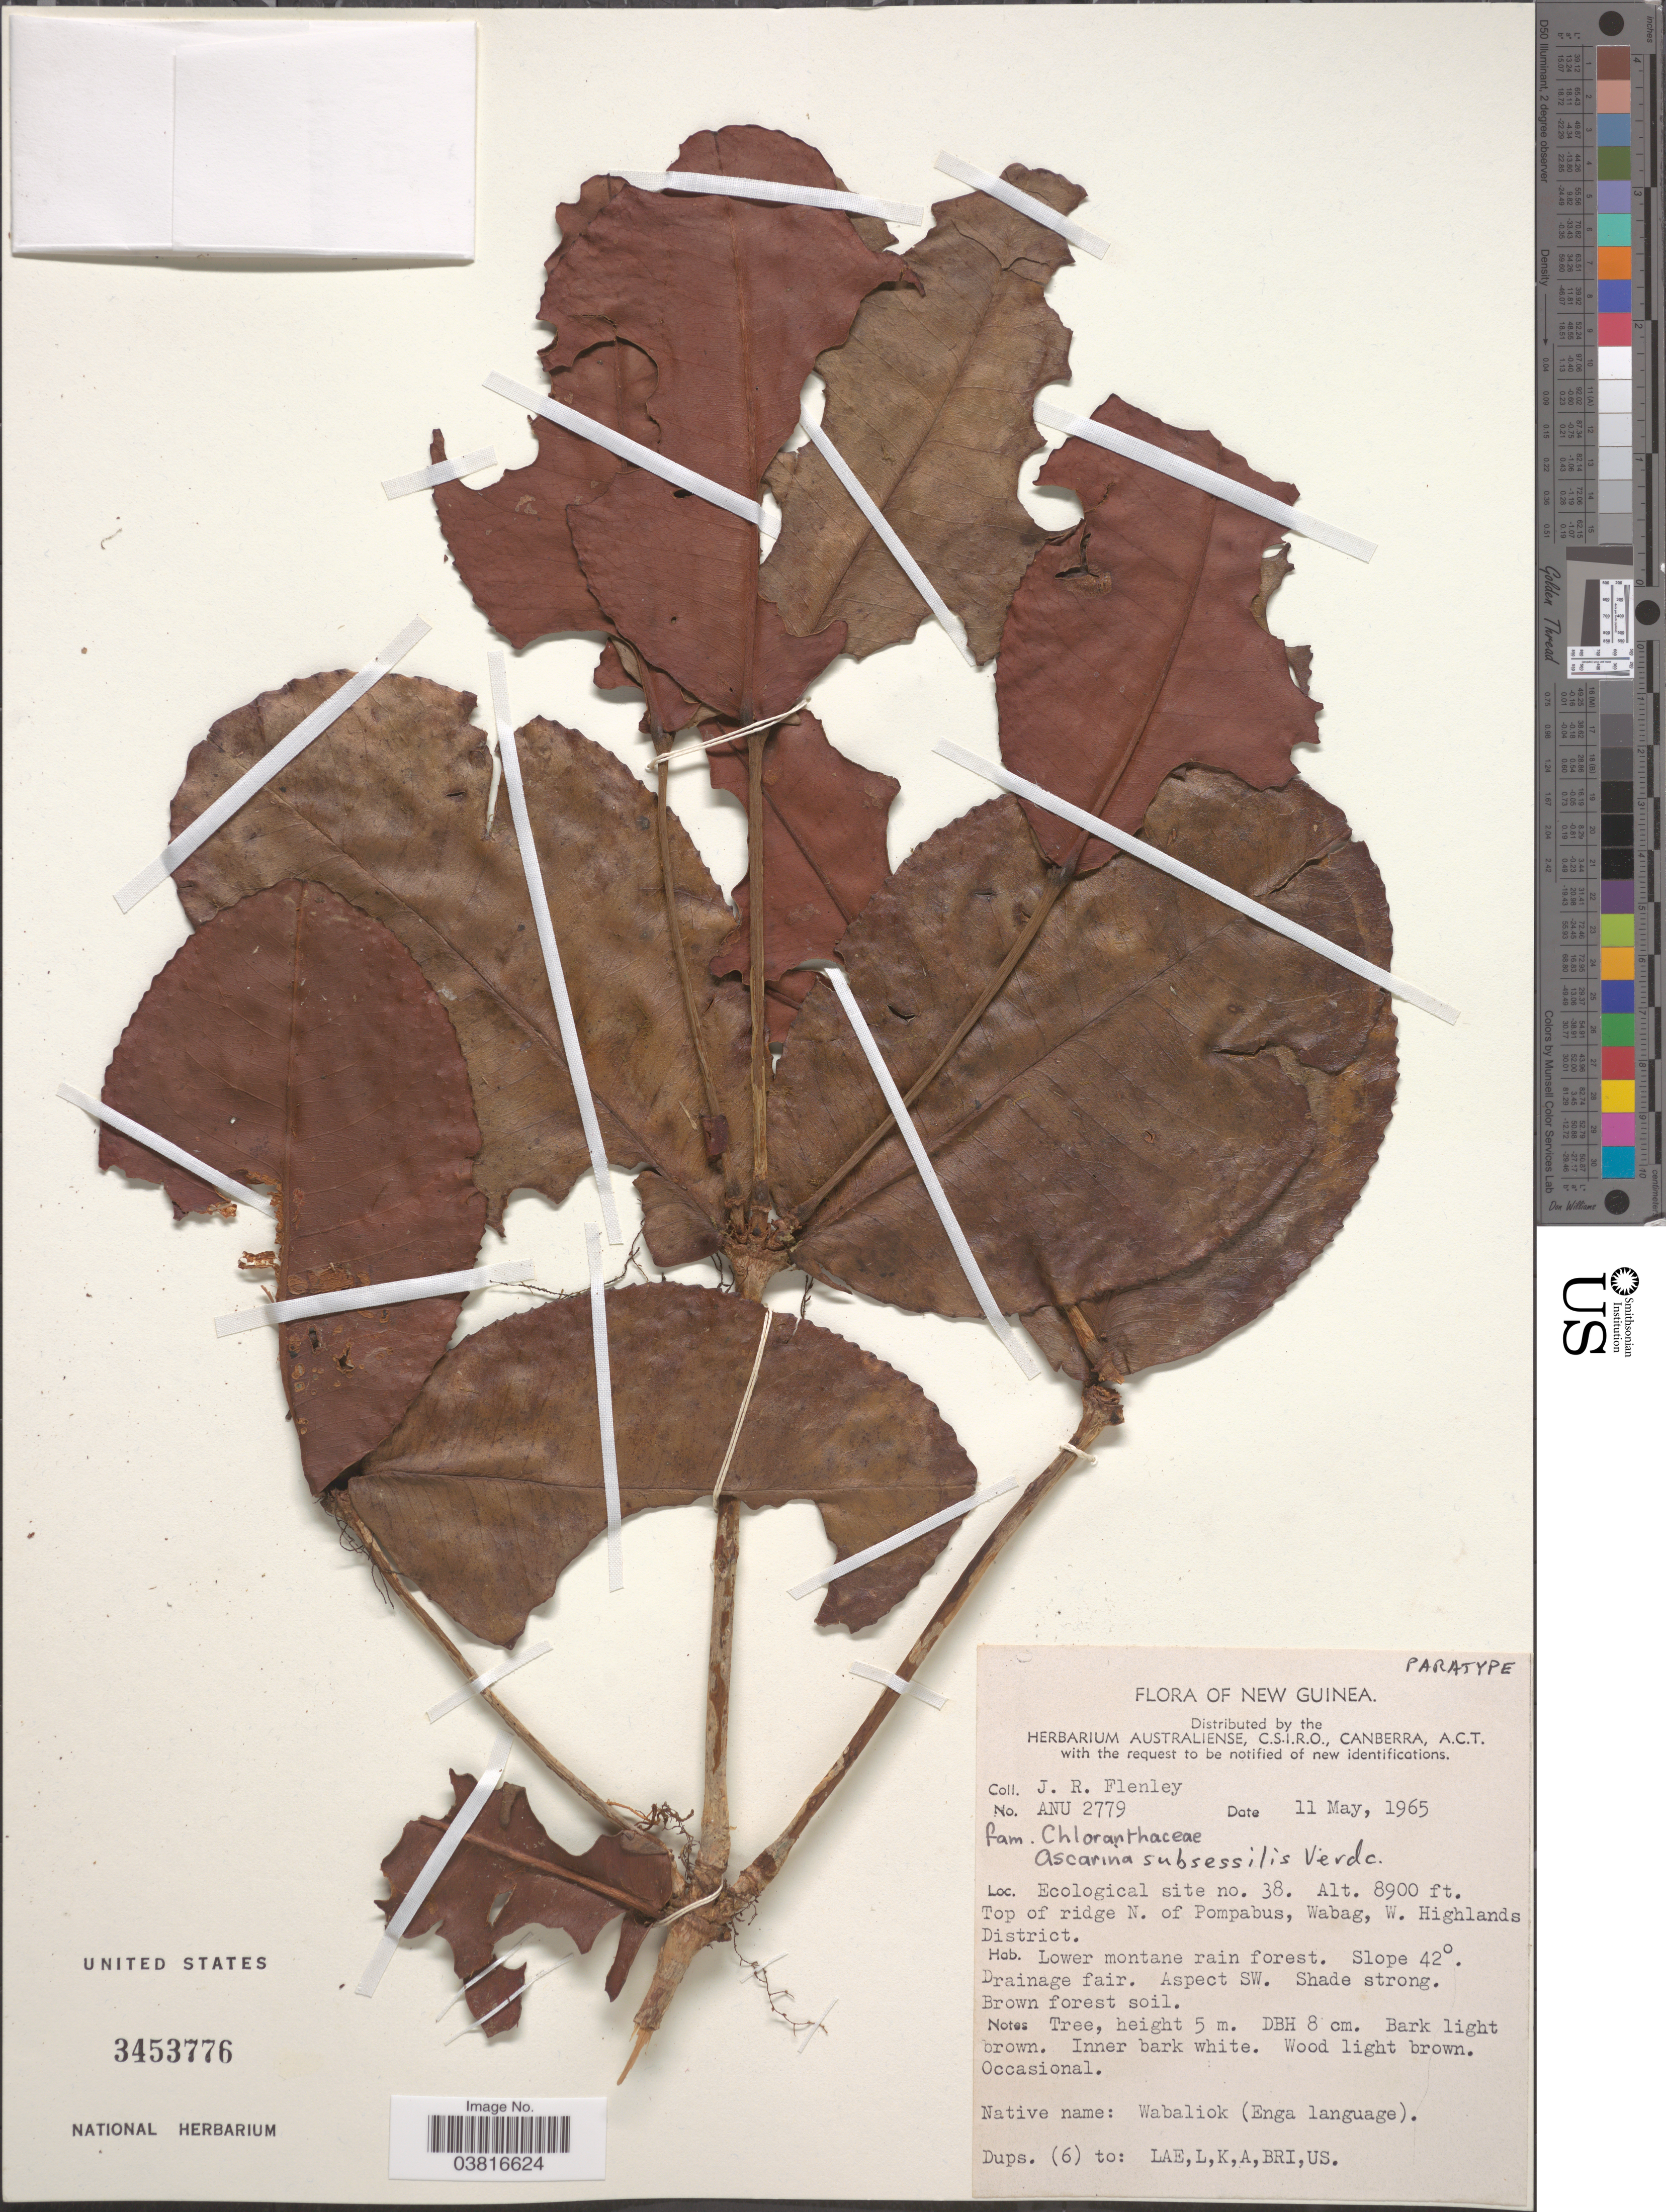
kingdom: Plantae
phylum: Tracheophyta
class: Magnoliopsida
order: Chloranthales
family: Chloranthaceae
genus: Ascarina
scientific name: Ascarina subsessilis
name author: Verdc.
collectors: J. Flenley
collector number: ANU2779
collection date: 1965-05-11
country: Papua New Guinea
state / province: Western Highlands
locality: New Guinea. Ecological site no. 38. Top of ridge N. of Pompabus, Wabag, W. Highlands District. Slope 42°. Aspect SW.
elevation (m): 2713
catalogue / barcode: US 3453776